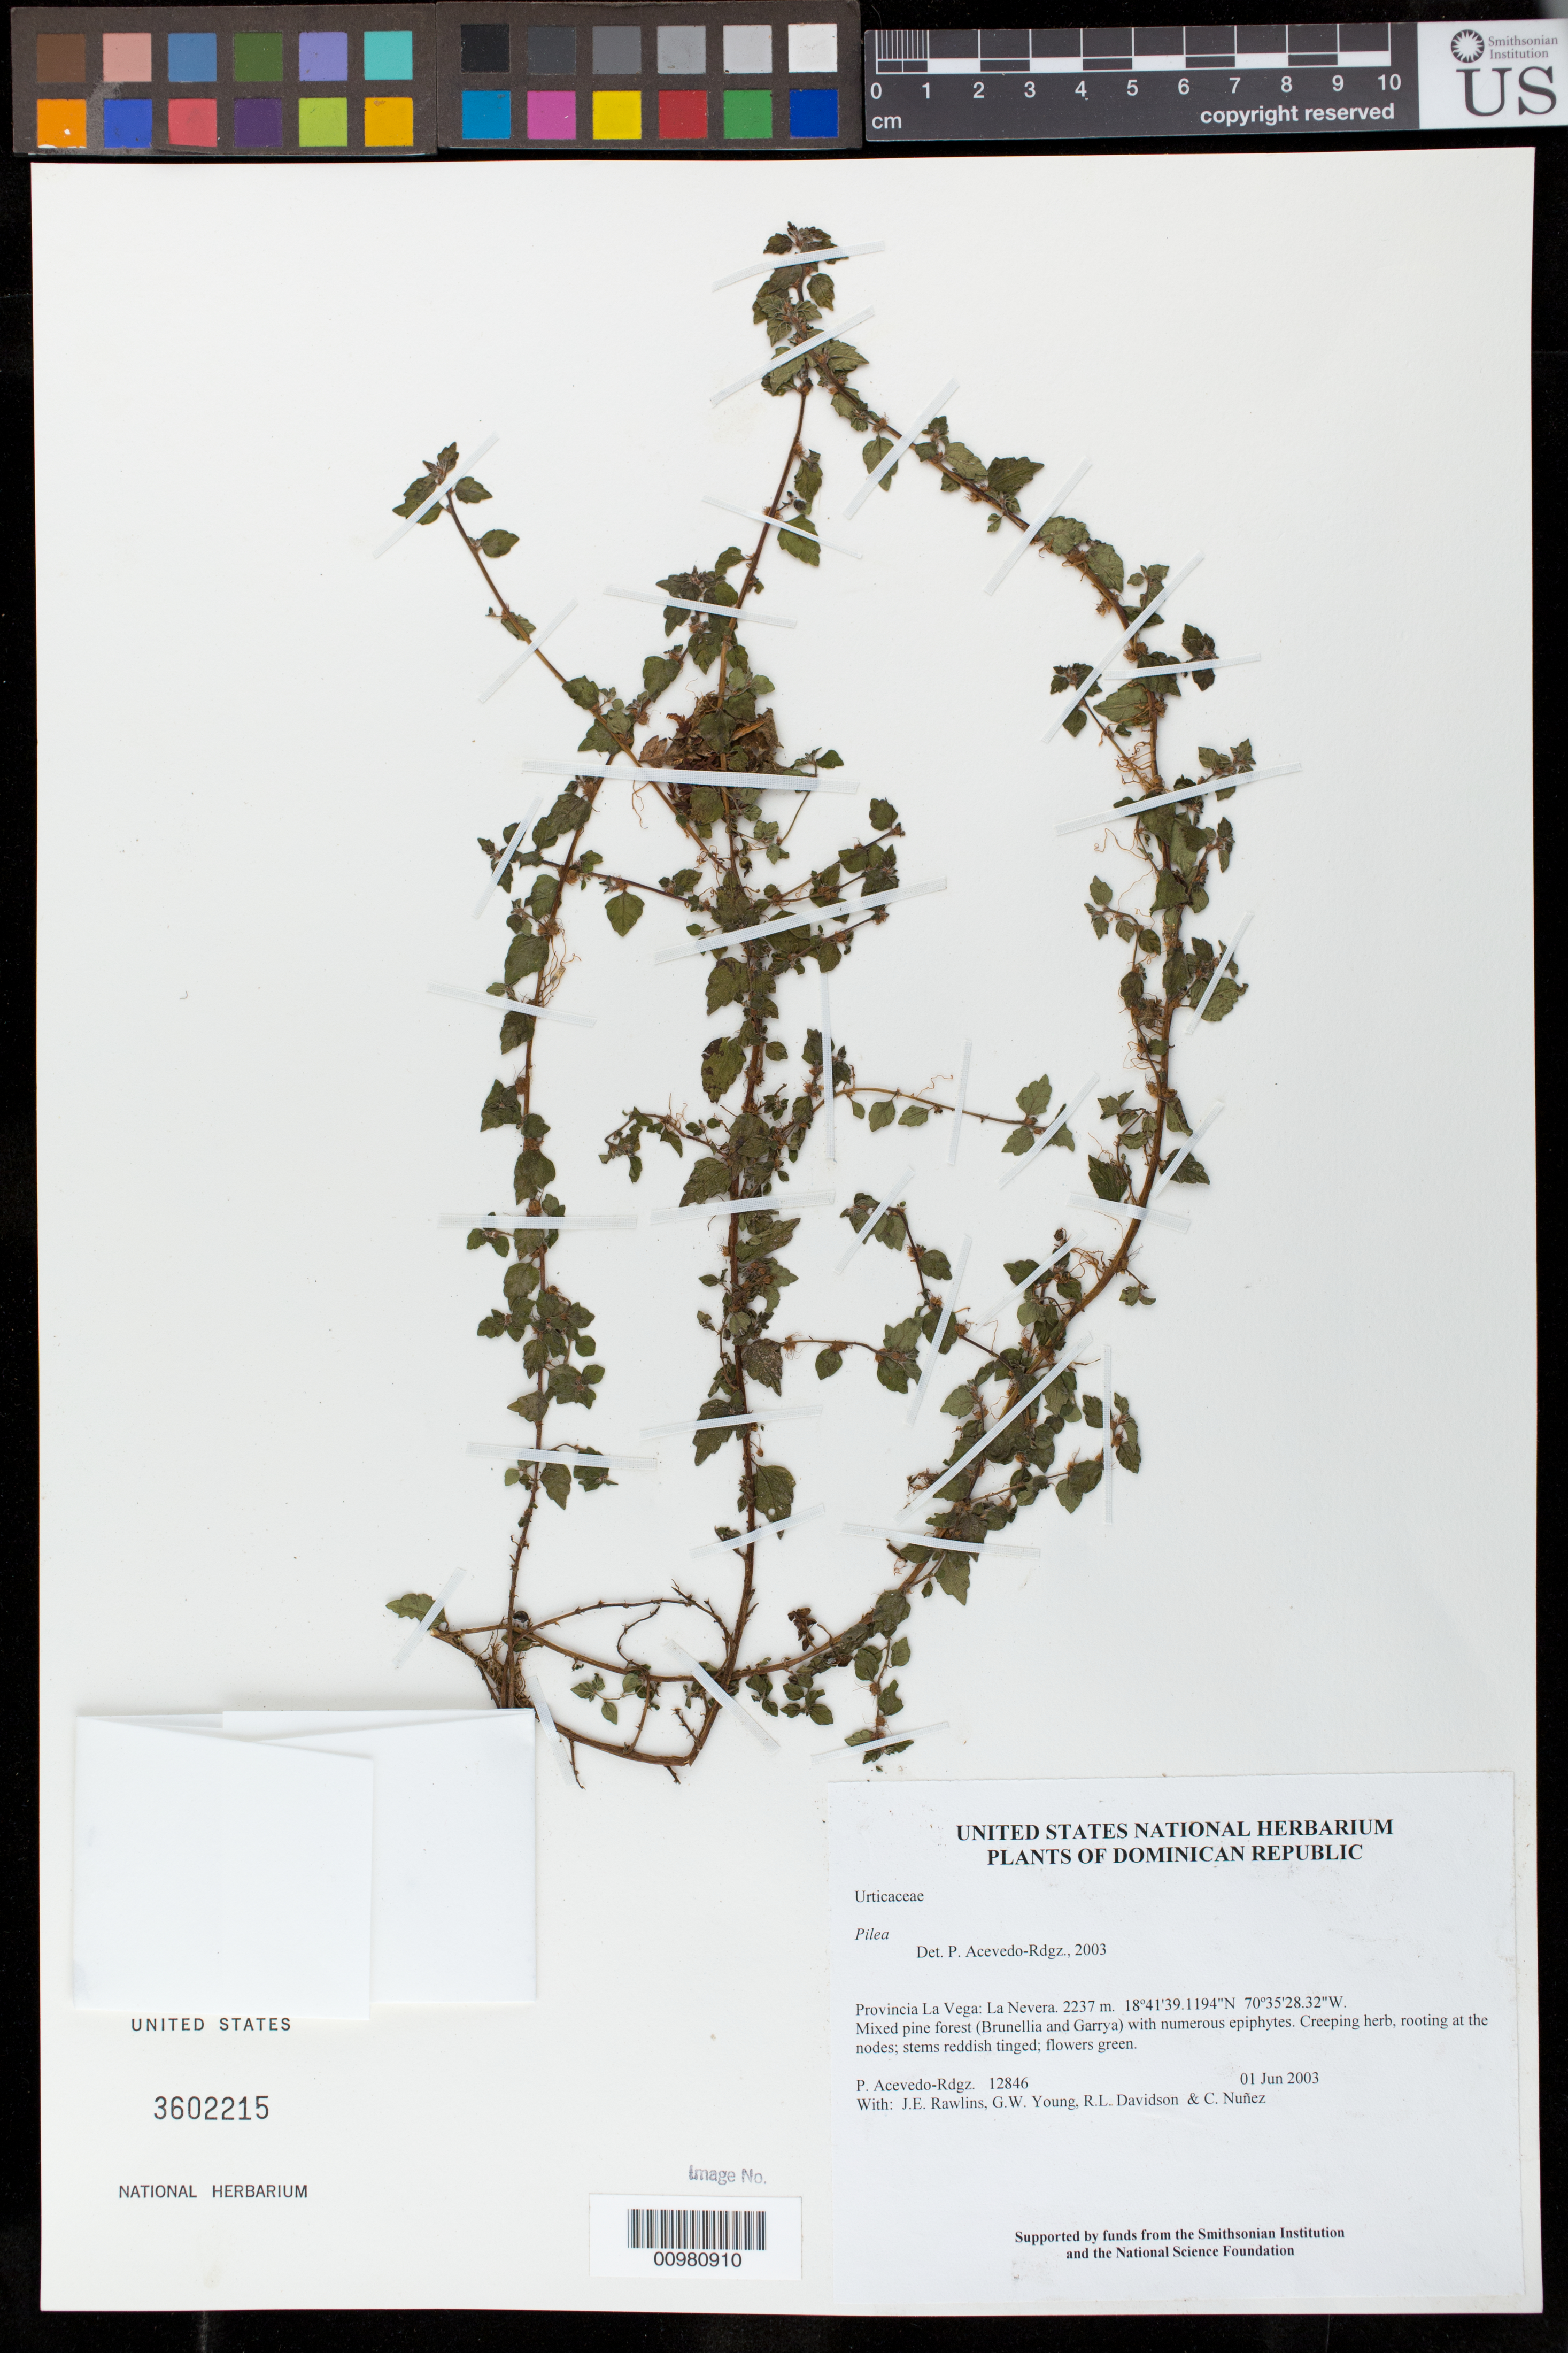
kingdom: Plantae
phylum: Tracheophyta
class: Magnoliopsida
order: Rosales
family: Urticaceae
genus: Pilea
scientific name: Pilea sp.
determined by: Acevedo-Rodríguez, P., (BOT), Smithsonian Institution - National Museum of Natural History (UNITED STATES)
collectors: P. Acevedo-Rodr., J. Rawlins, G. Young, R. Davidson & C. Nunez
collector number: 12846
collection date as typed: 01 Jun 2003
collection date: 2003-06-01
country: Dominican Republic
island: Hispaniola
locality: Provincia La Vega: La Nevera.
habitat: Mixed pine forest (Brunellia and Garrya) with numerous epiphytes.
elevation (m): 2237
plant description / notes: US, NY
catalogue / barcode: US 3602215